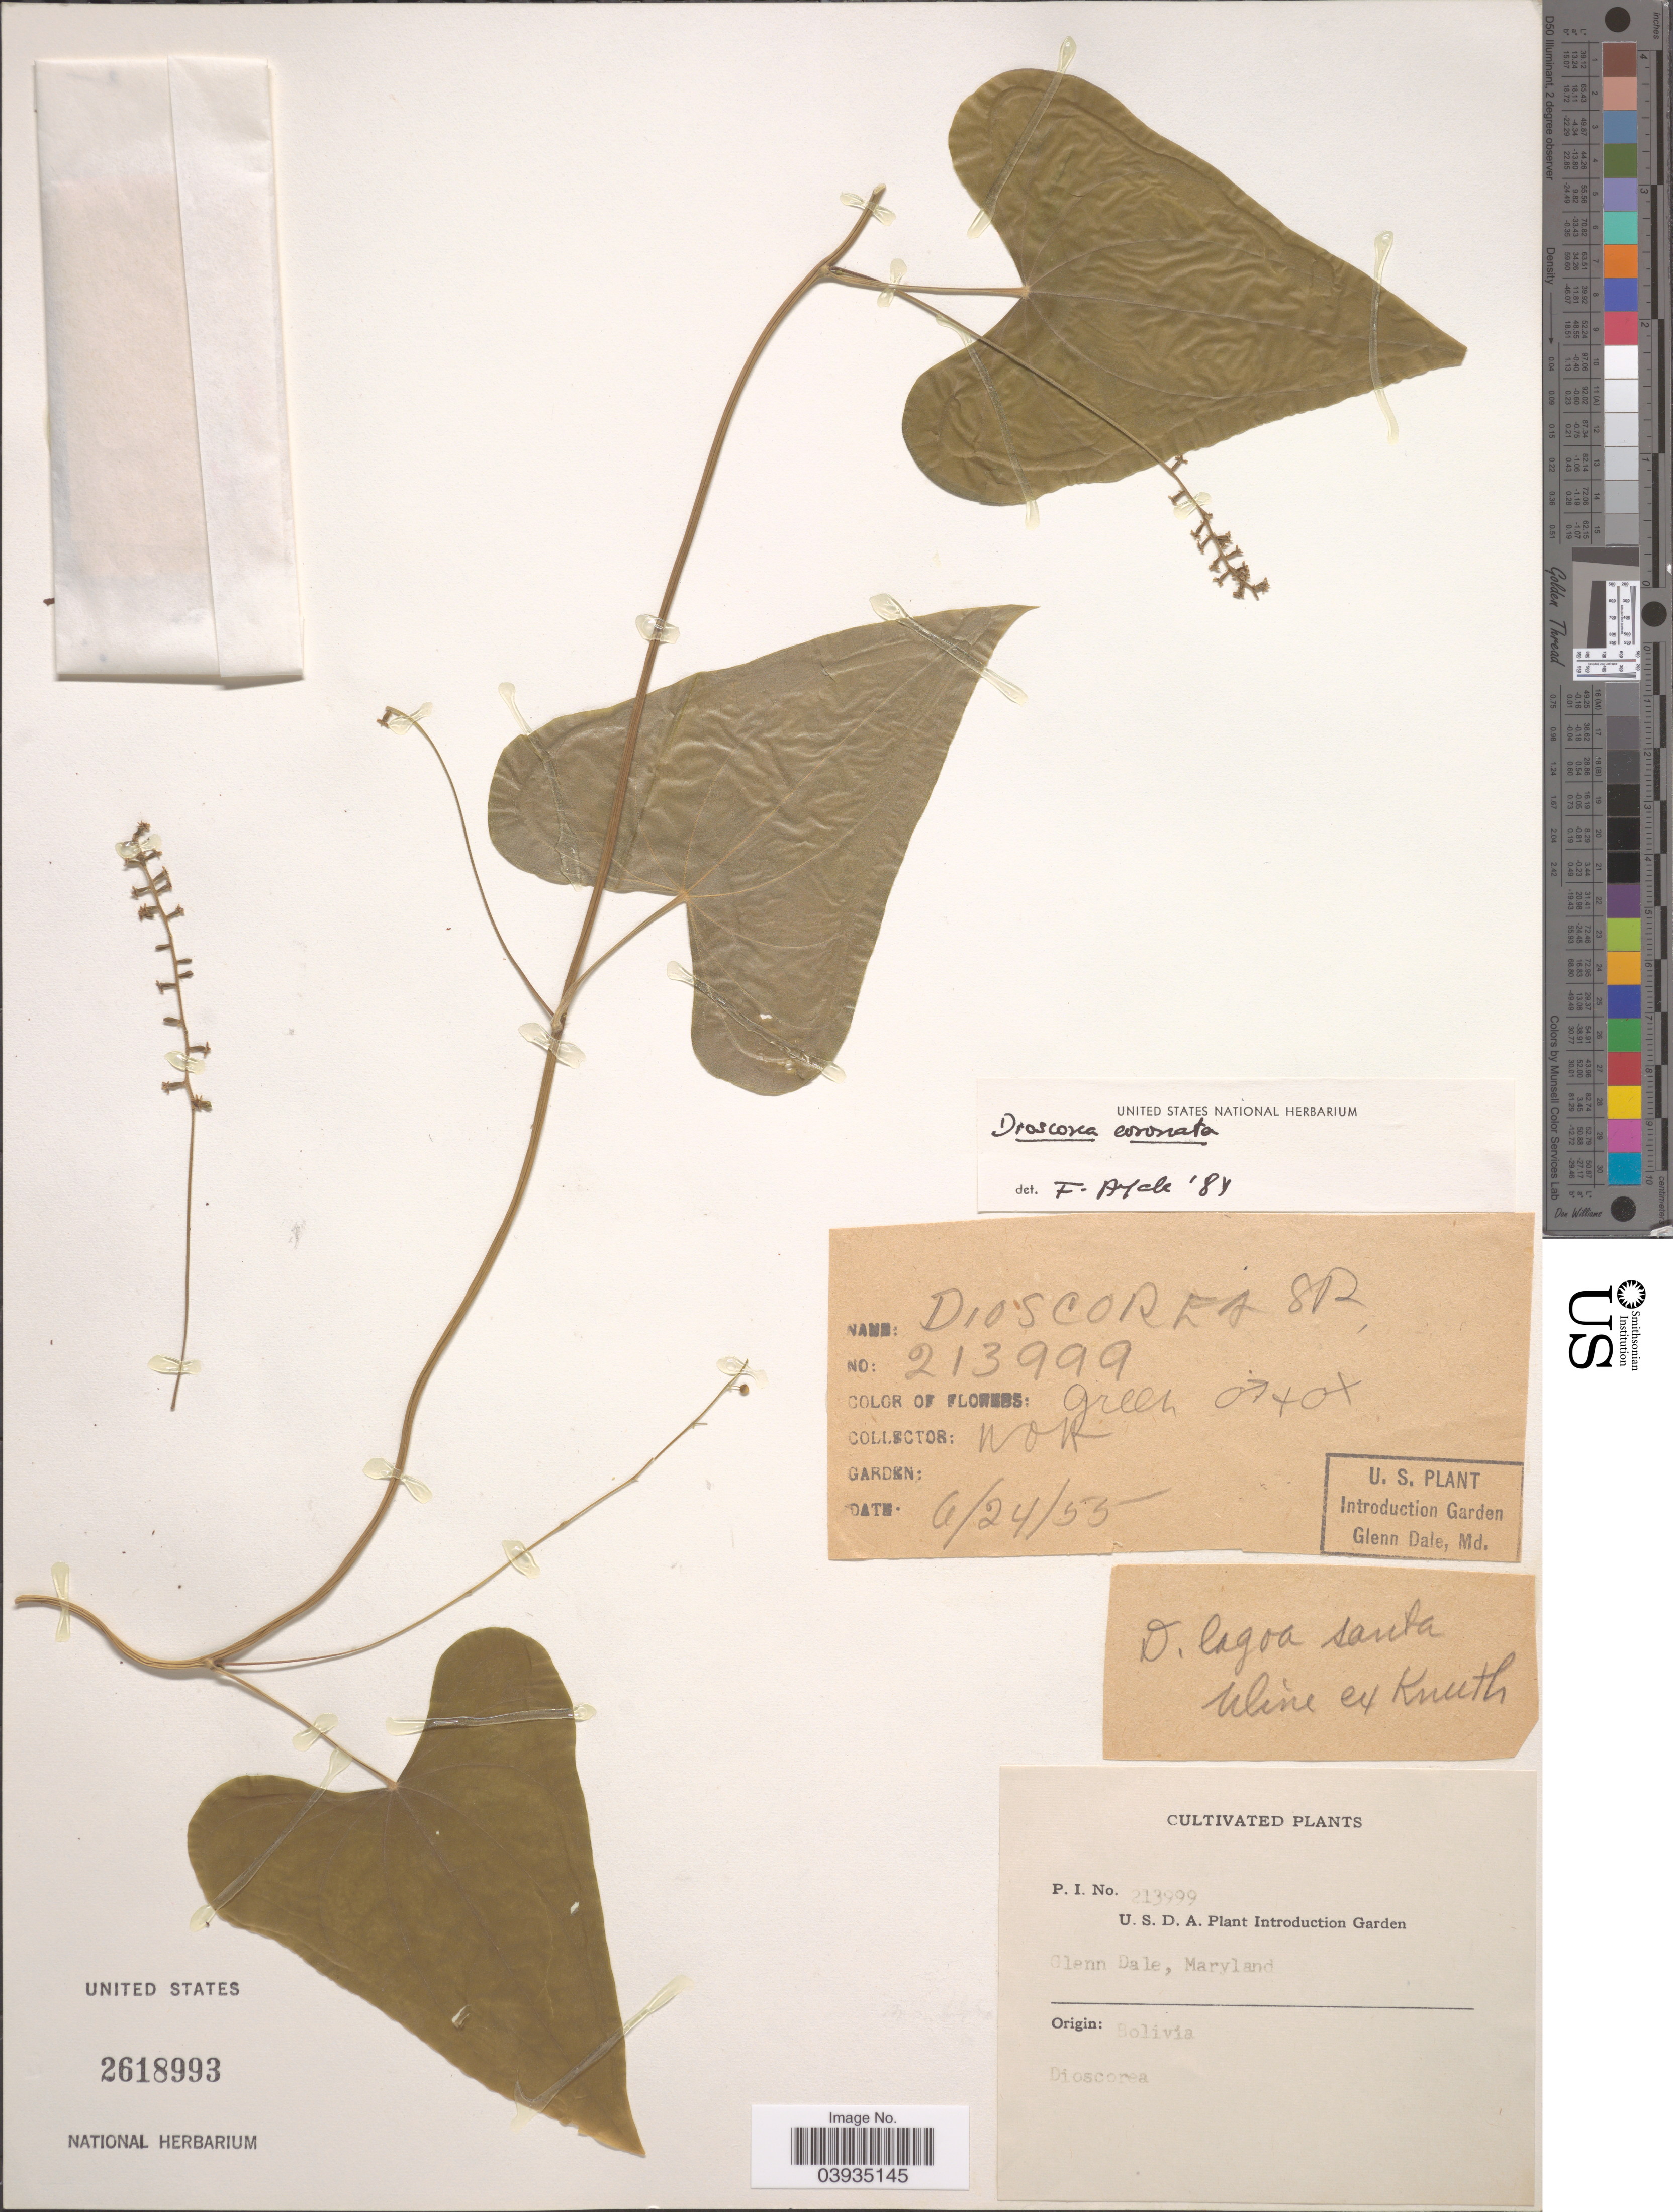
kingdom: Plantae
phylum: Tracheophyta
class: Liliopsida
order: Dioscoreales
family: Dioscoreaceae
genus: Dioscorea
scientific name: Dioscorea coronata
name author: Hauman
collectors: W. O. H.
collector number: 213999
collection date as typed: Transcribed d/m/y: 24/6/55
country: United States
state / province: Maryland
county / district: Prince George's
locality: U.S.D.A. Plant Introduction Garden. [unsure placement] Glenn Dale.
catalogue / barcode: US 2618993